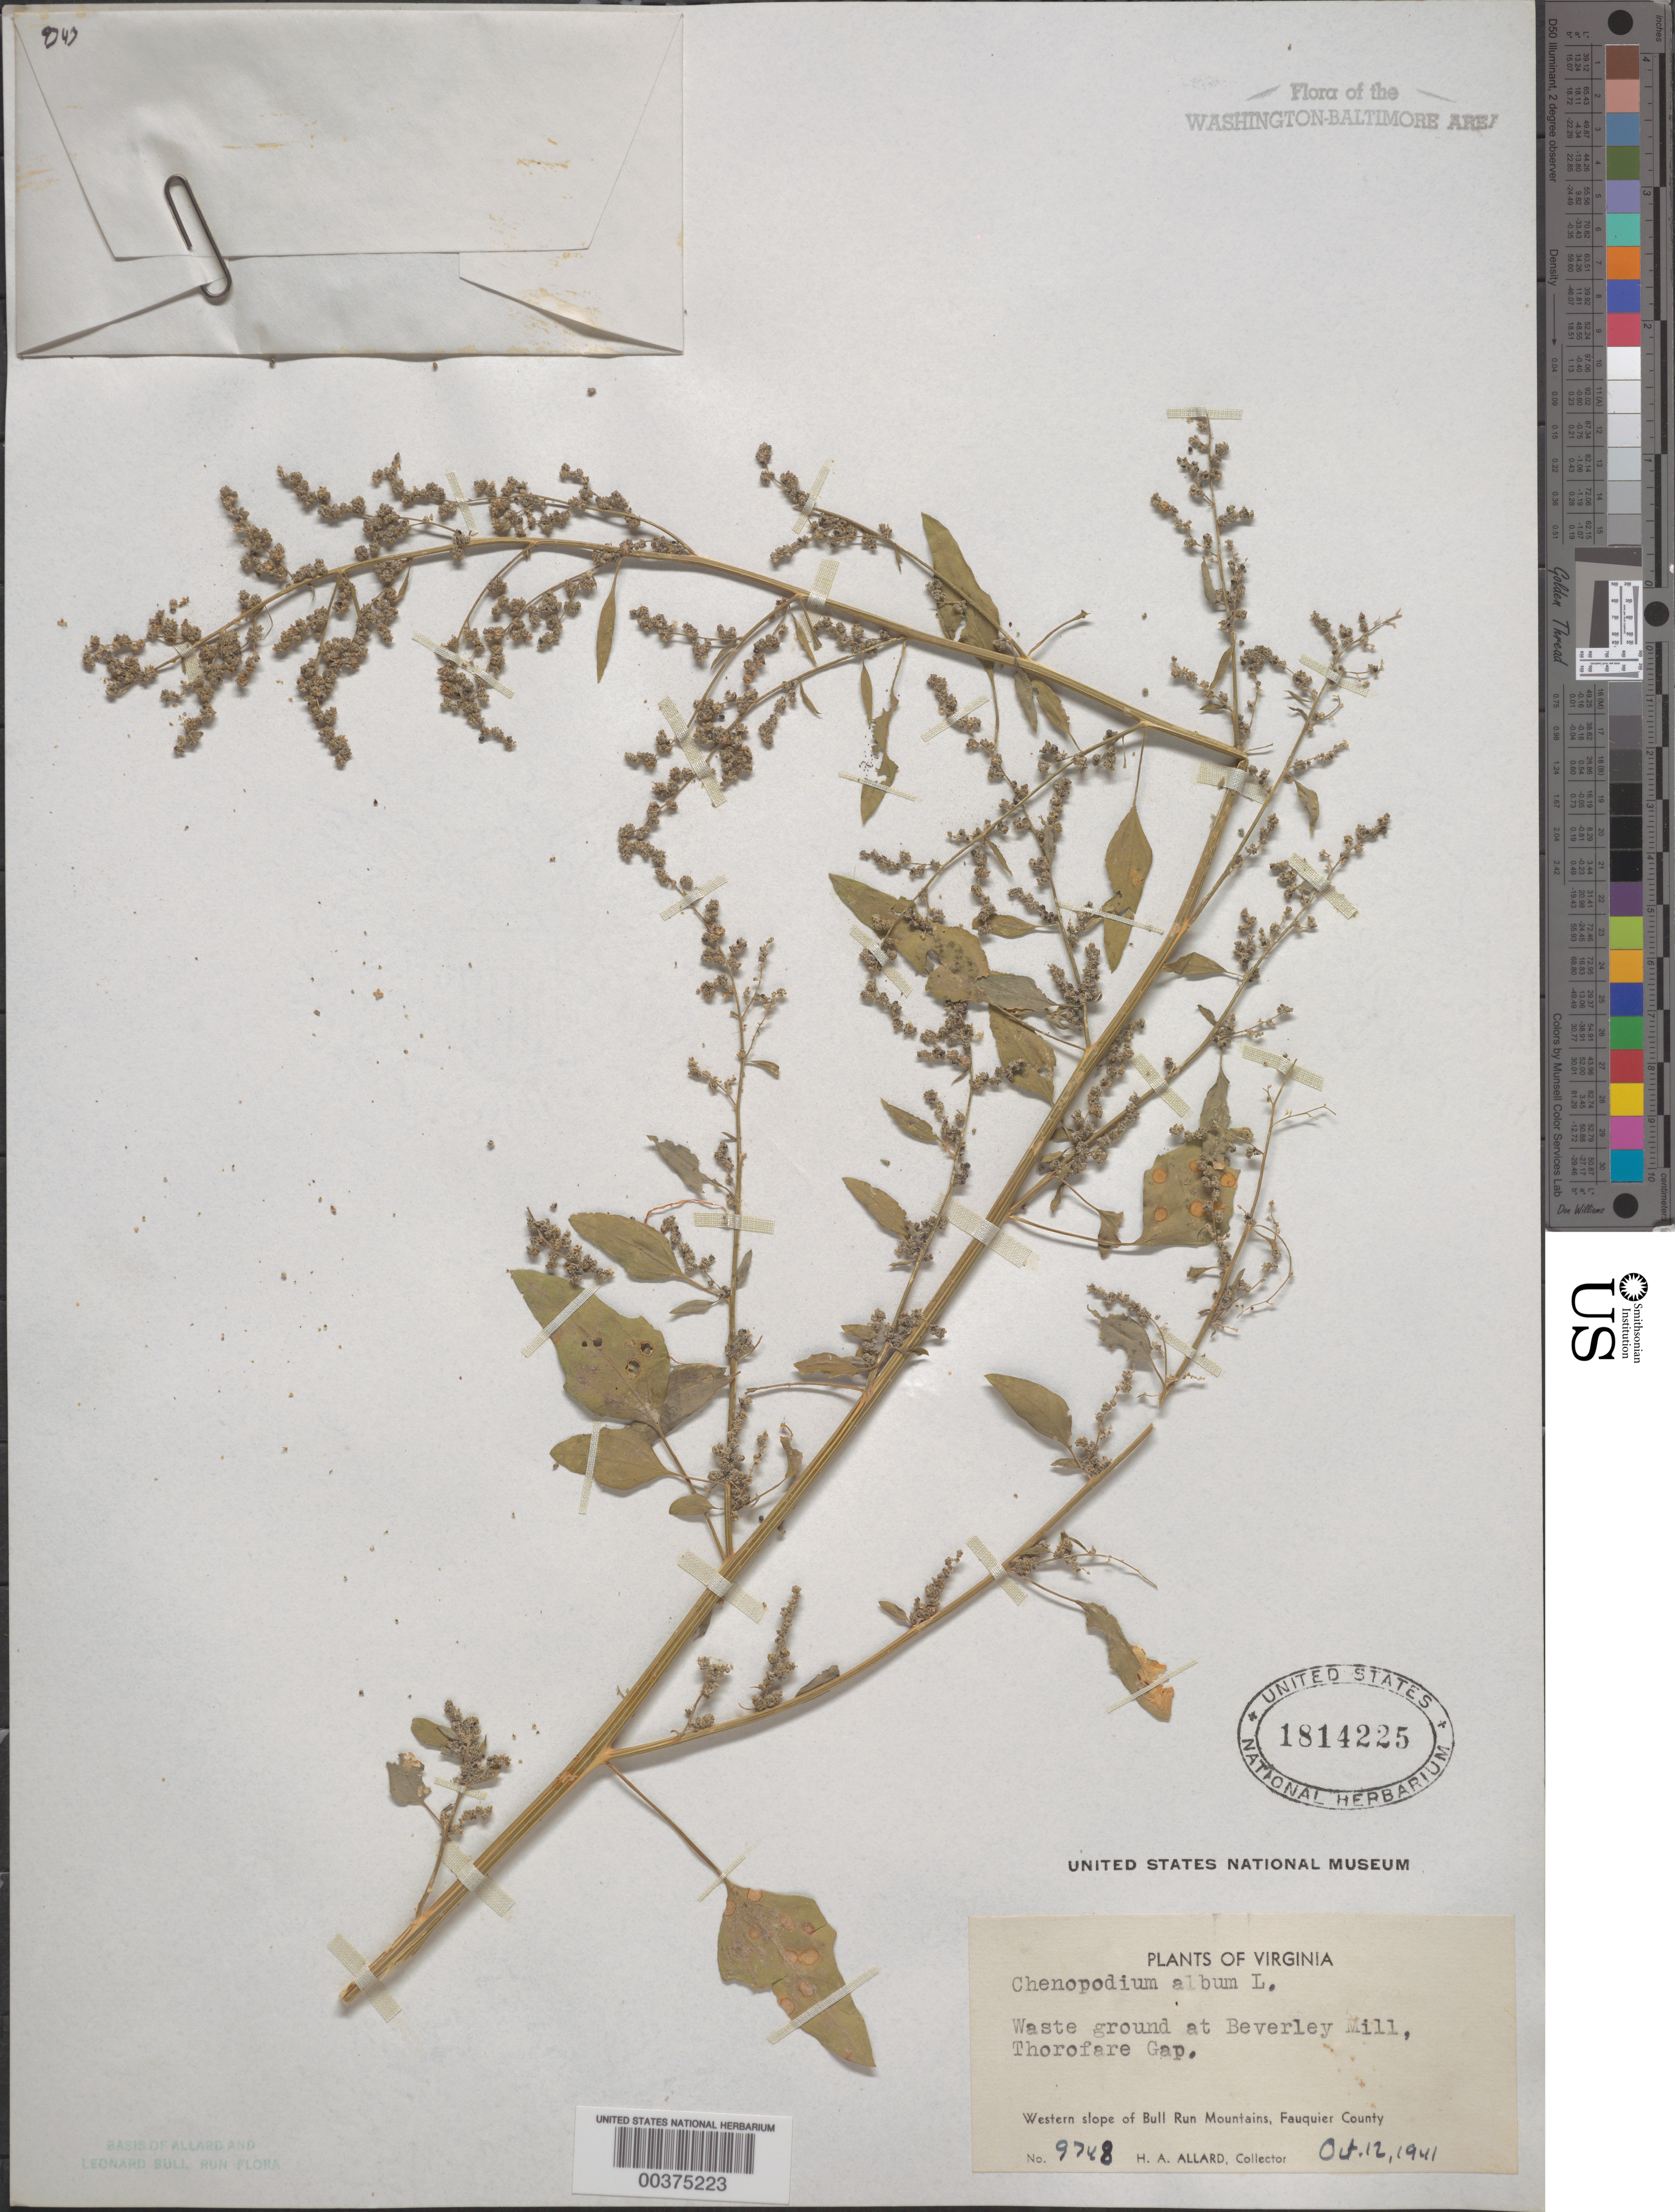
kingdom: Plantae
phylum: Tracheophyta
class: Magnoliopsida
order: Caryophyllales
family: Amaranthaceae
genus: Chenopodium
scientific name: Chenopodium album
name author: L.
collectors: H. A. Allard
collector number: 9748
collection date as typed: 12 Oct 1941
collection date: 1941-10-12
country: United States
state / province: Virginia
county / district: Fauquier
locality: Beverley Mill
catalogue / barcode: US 1814225